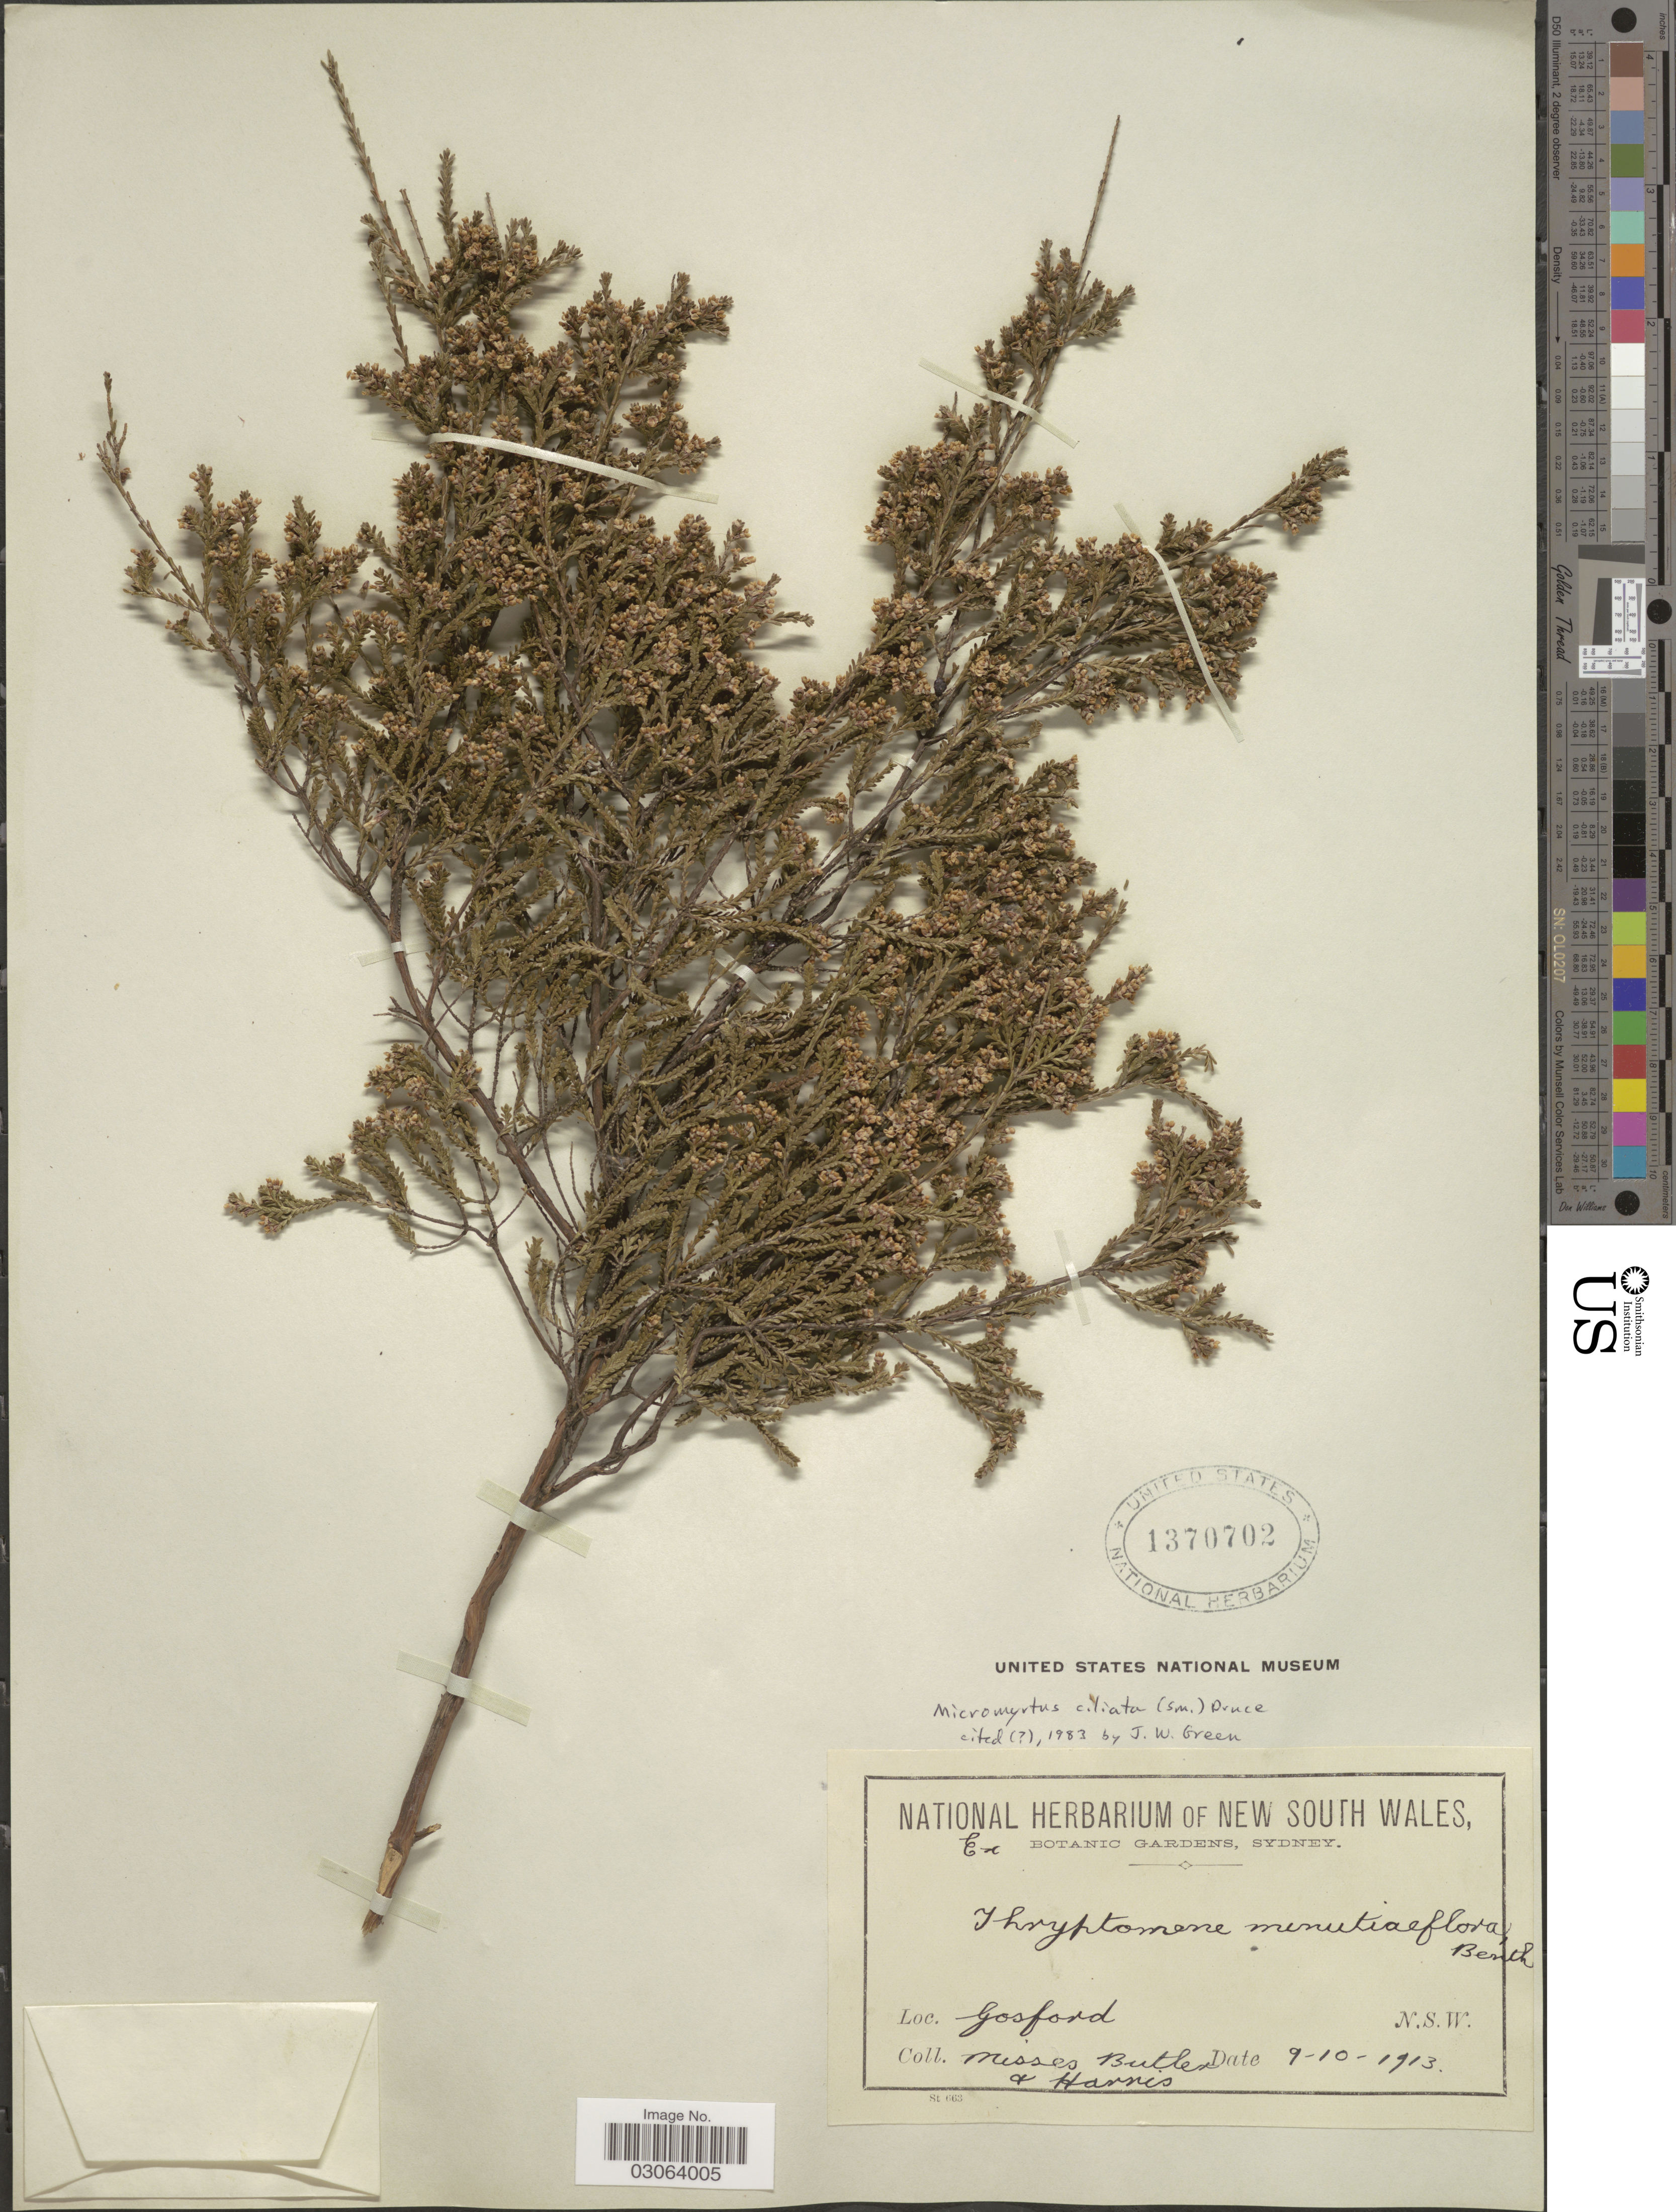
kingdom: Plantae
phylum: Tracheophyta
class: Magnoliopsida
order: Myrtales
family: Myrtaceae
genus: Micromyrtus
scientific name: Micromyrtus ciliata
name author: (Sm.) Druce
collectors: -. Butler & -- Harris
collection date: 1913-10-09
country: Australia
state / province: New South Wales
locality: Gosford.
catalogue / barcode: US 1370702